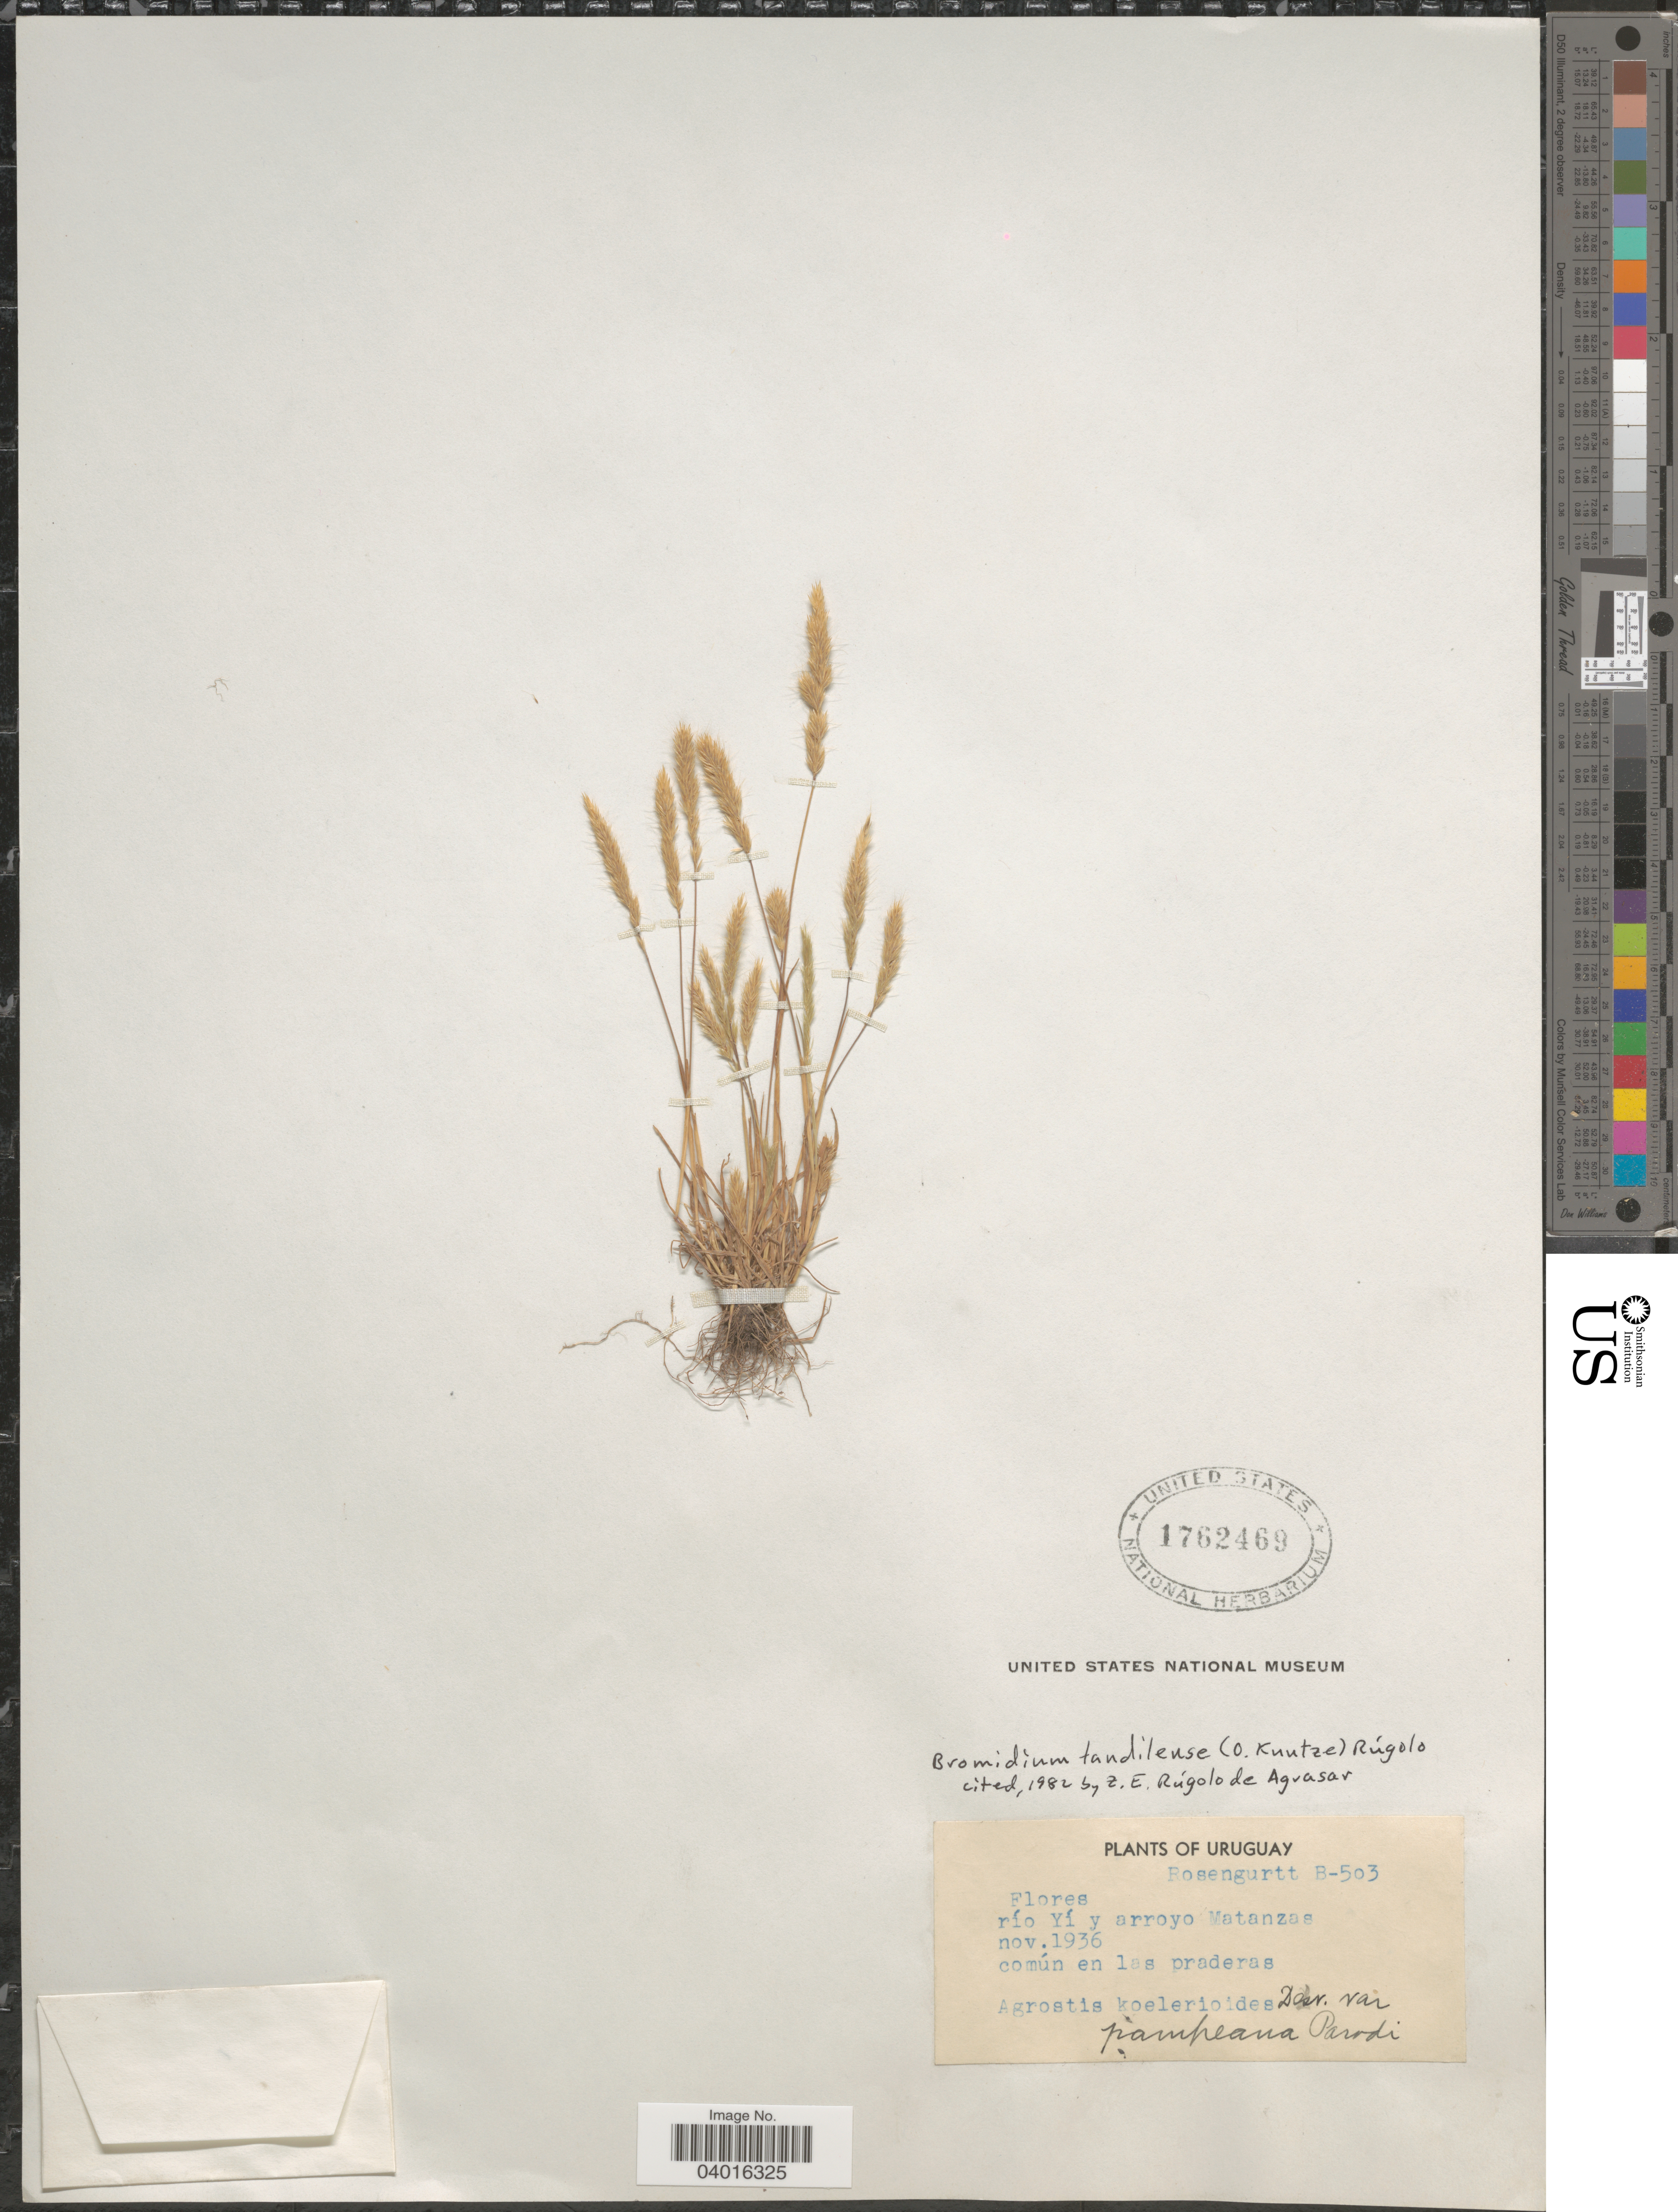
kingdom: Plantae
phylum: Tracheophyta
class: Liliopsida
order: Poales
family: Poaceae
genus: Bromidium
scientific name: Bromidium tandilense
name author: (Kuntze) Rúgolo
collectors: Rosengurtt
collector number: B-503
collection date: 1936-11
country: Uruguay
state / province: Flores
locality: Río Yí y arroyo Matanzas. Común en las praderas.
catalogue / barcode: US 1762469